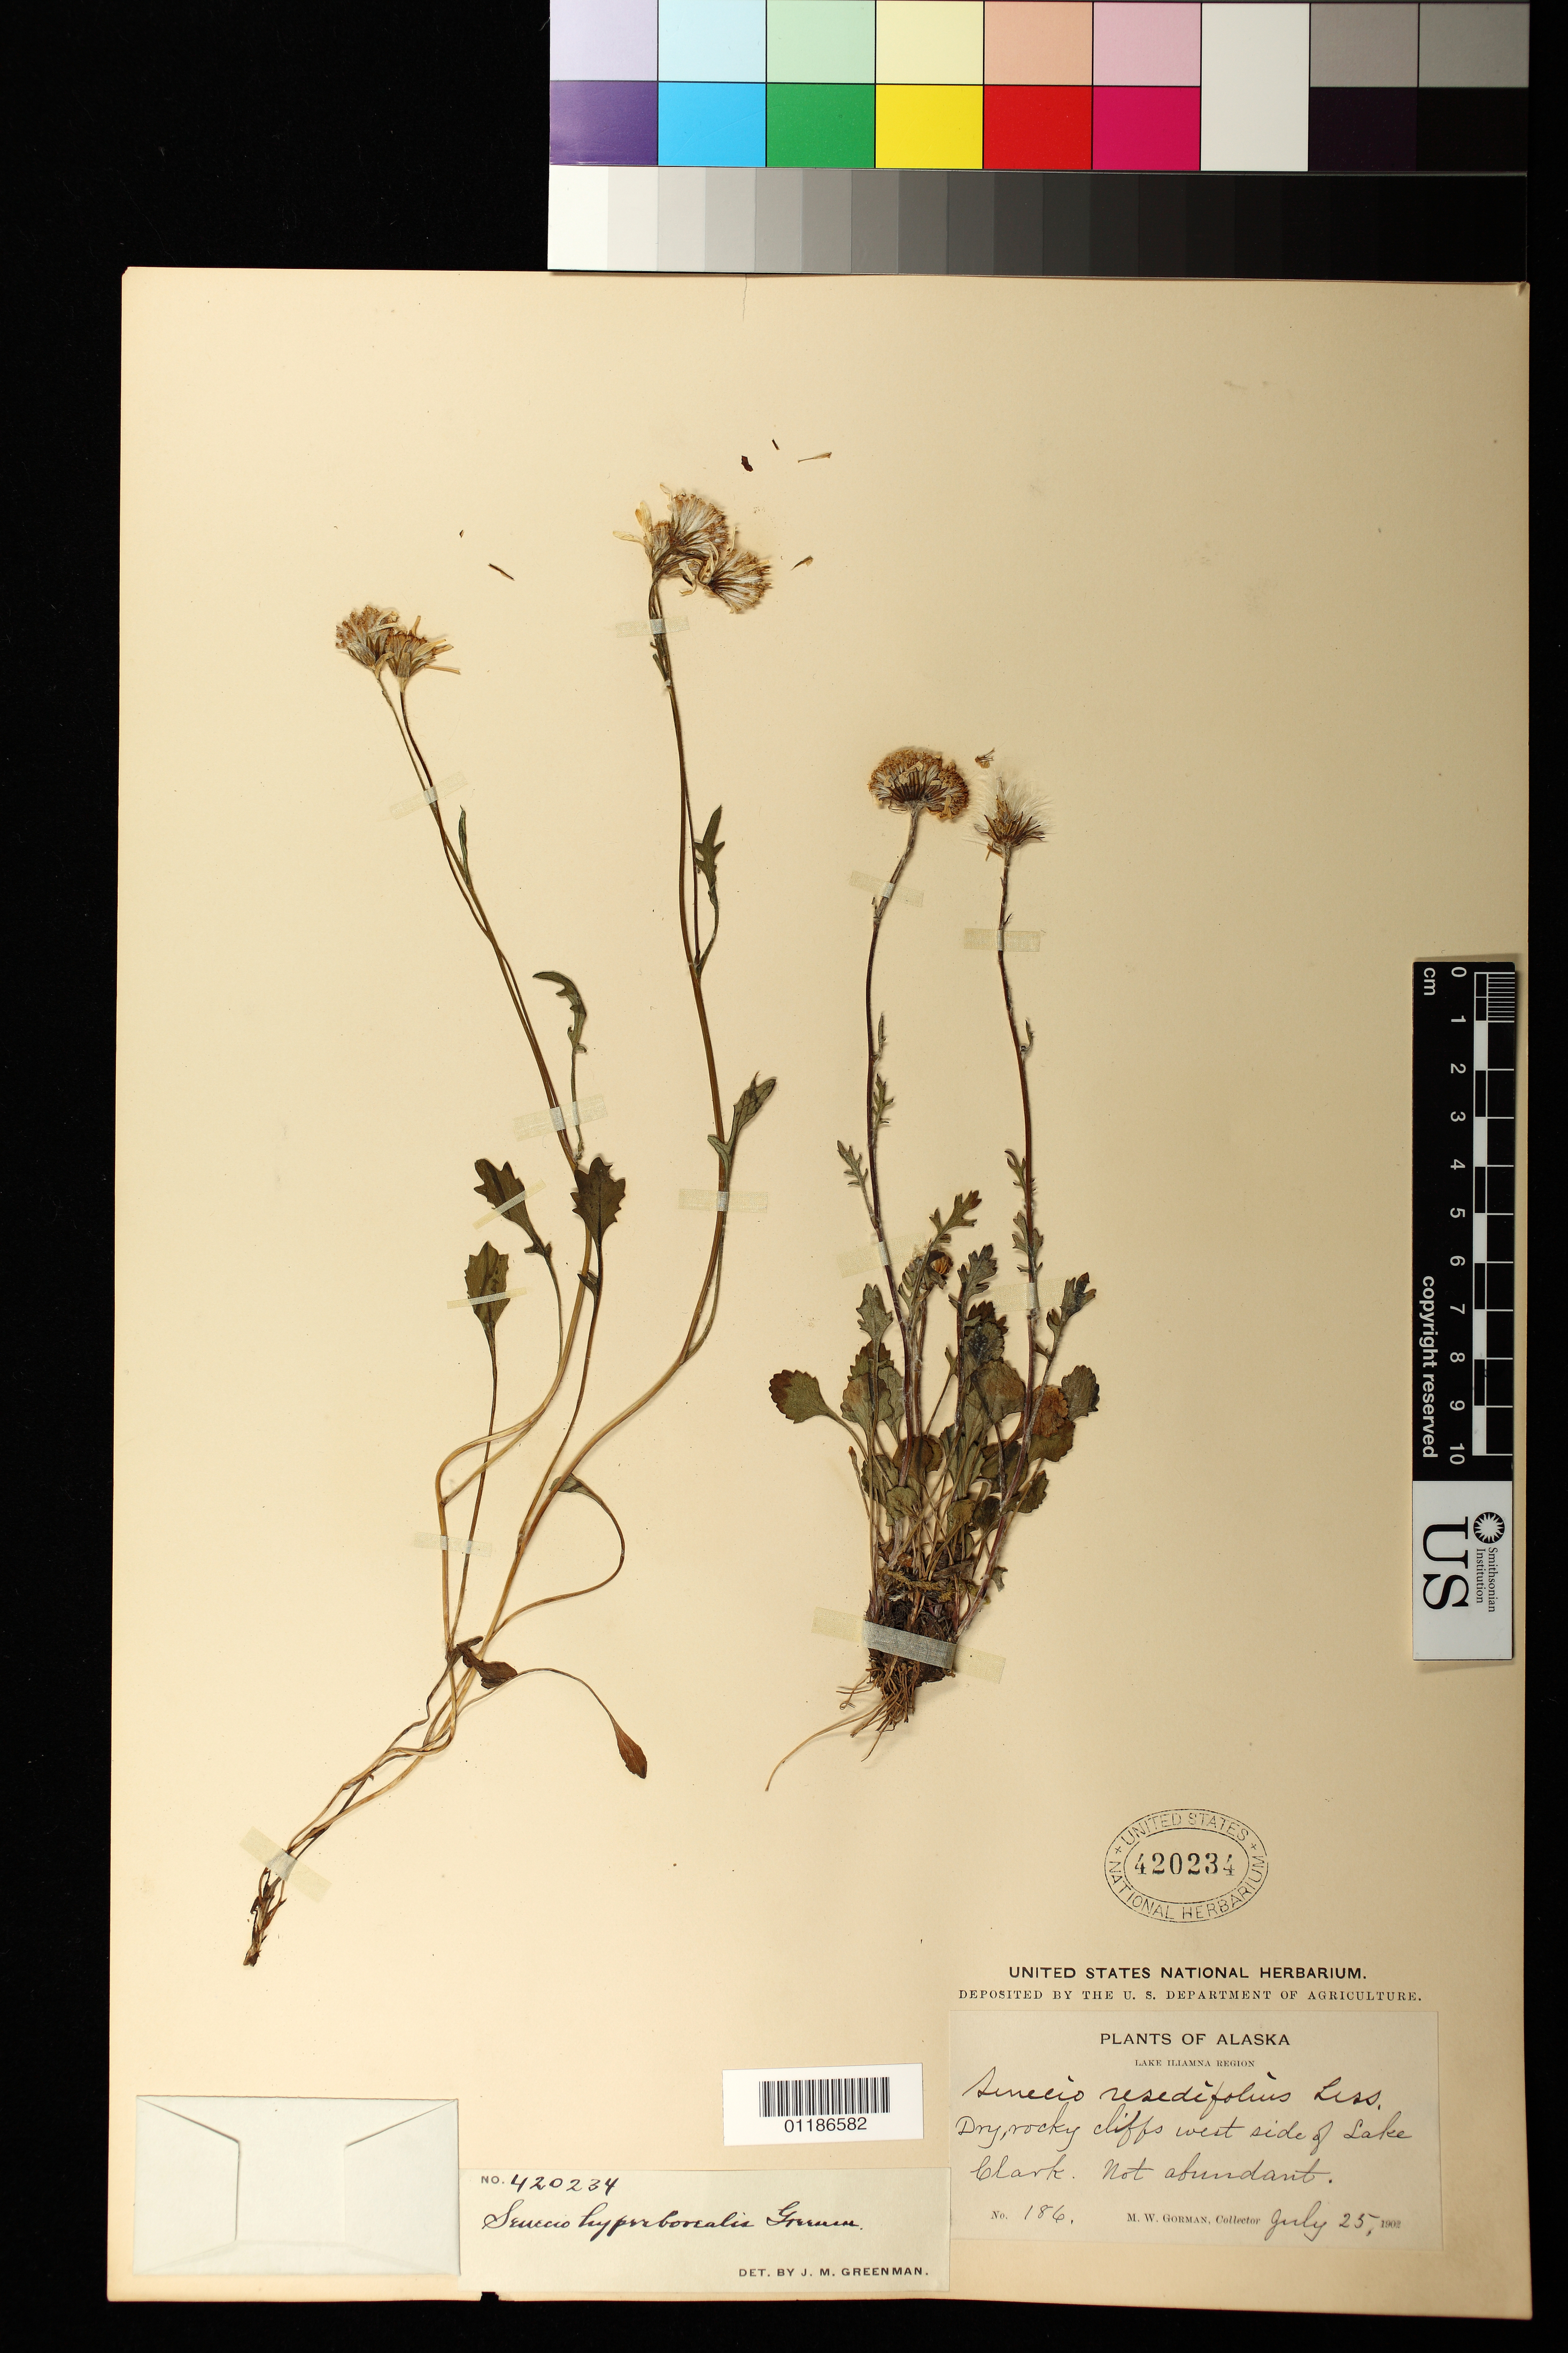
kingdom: Plantae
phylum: Tracheophyta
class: Magnoliopsida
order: Asterales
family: Asteraceae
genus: Packera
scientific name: Packera heterophylla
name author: (Fisch.) E. Wiebe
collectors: M. W. Gorman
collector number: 186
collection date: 1902-07-25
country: United States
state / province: Alaska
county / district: Lake and Peninsula Borough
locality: Dry, rocky cliffs west side of Lake Clark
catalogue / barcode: US 420234